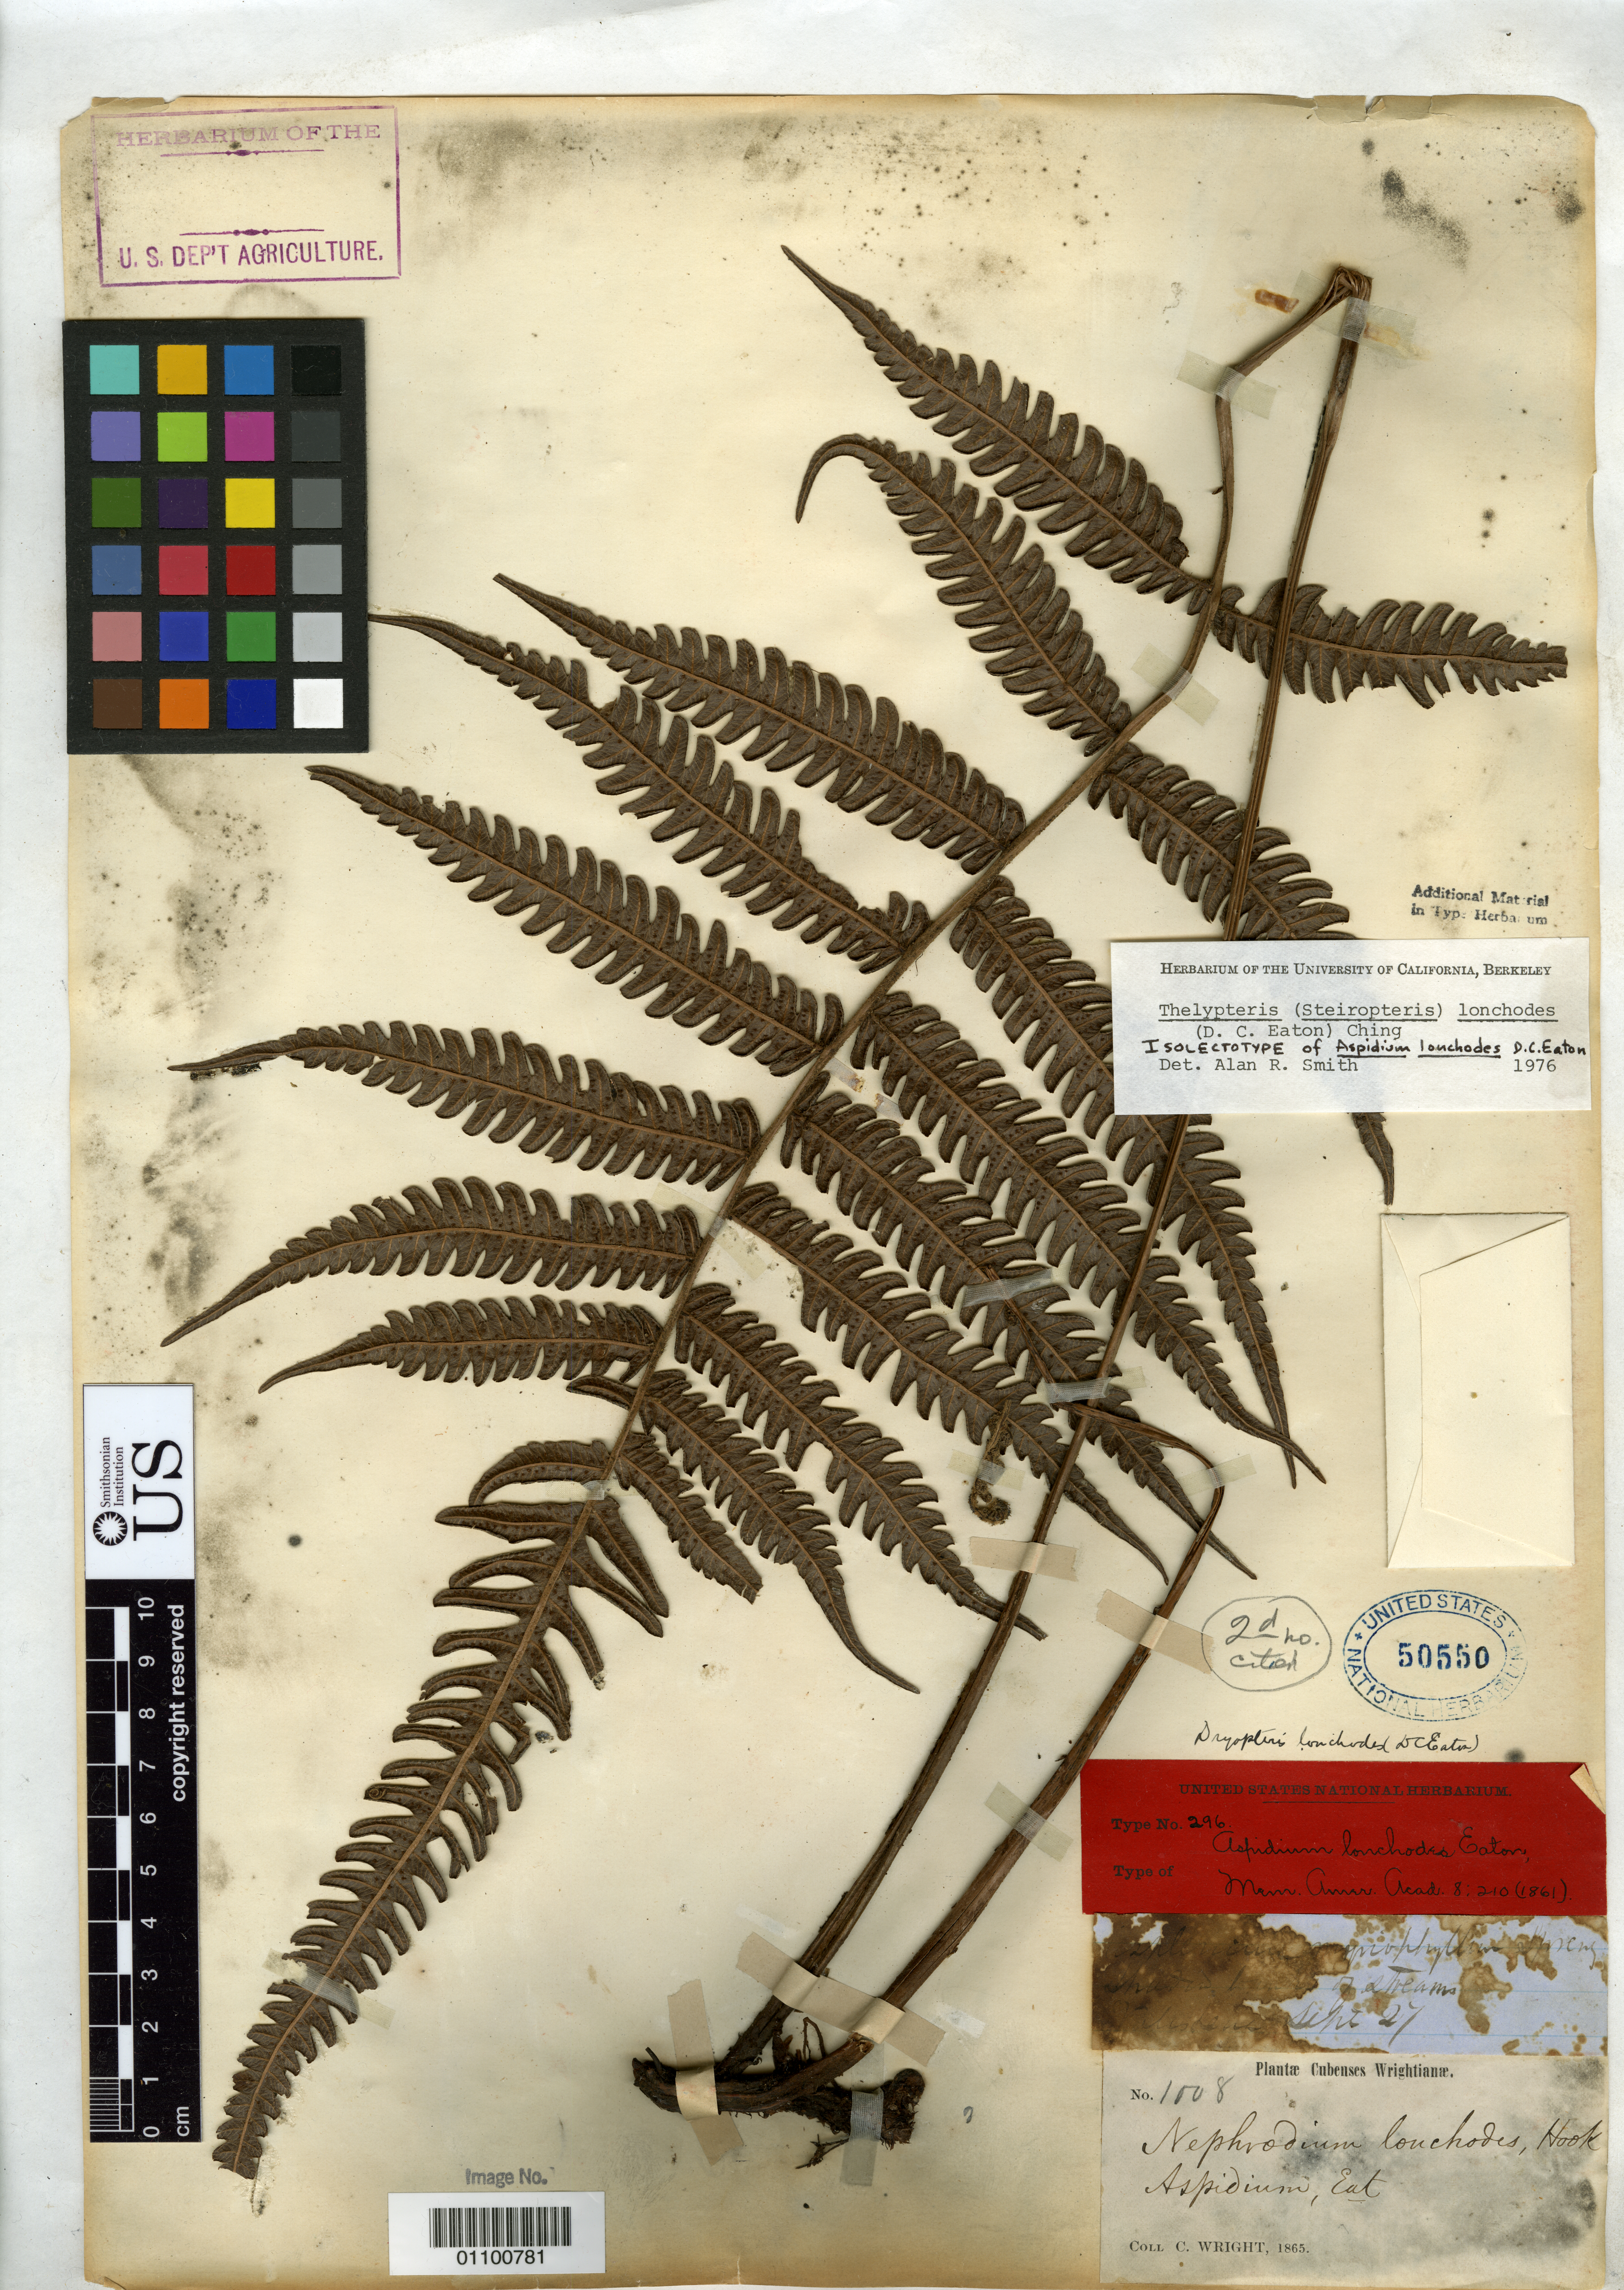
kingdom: Plantae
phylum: Tracheophyta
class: Polypodiopsida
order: Polypodiales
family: Tectariaceae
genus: Aspidium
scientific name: Aspidium lonchodes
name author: D.C. Eaton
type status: Syntype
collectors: C. Wright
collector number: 1008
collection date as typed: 1865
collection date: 1865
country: Cuba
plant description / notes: Specimen annotated by A.R. Smith (1976) as isolectotype.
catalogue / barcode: US 50550